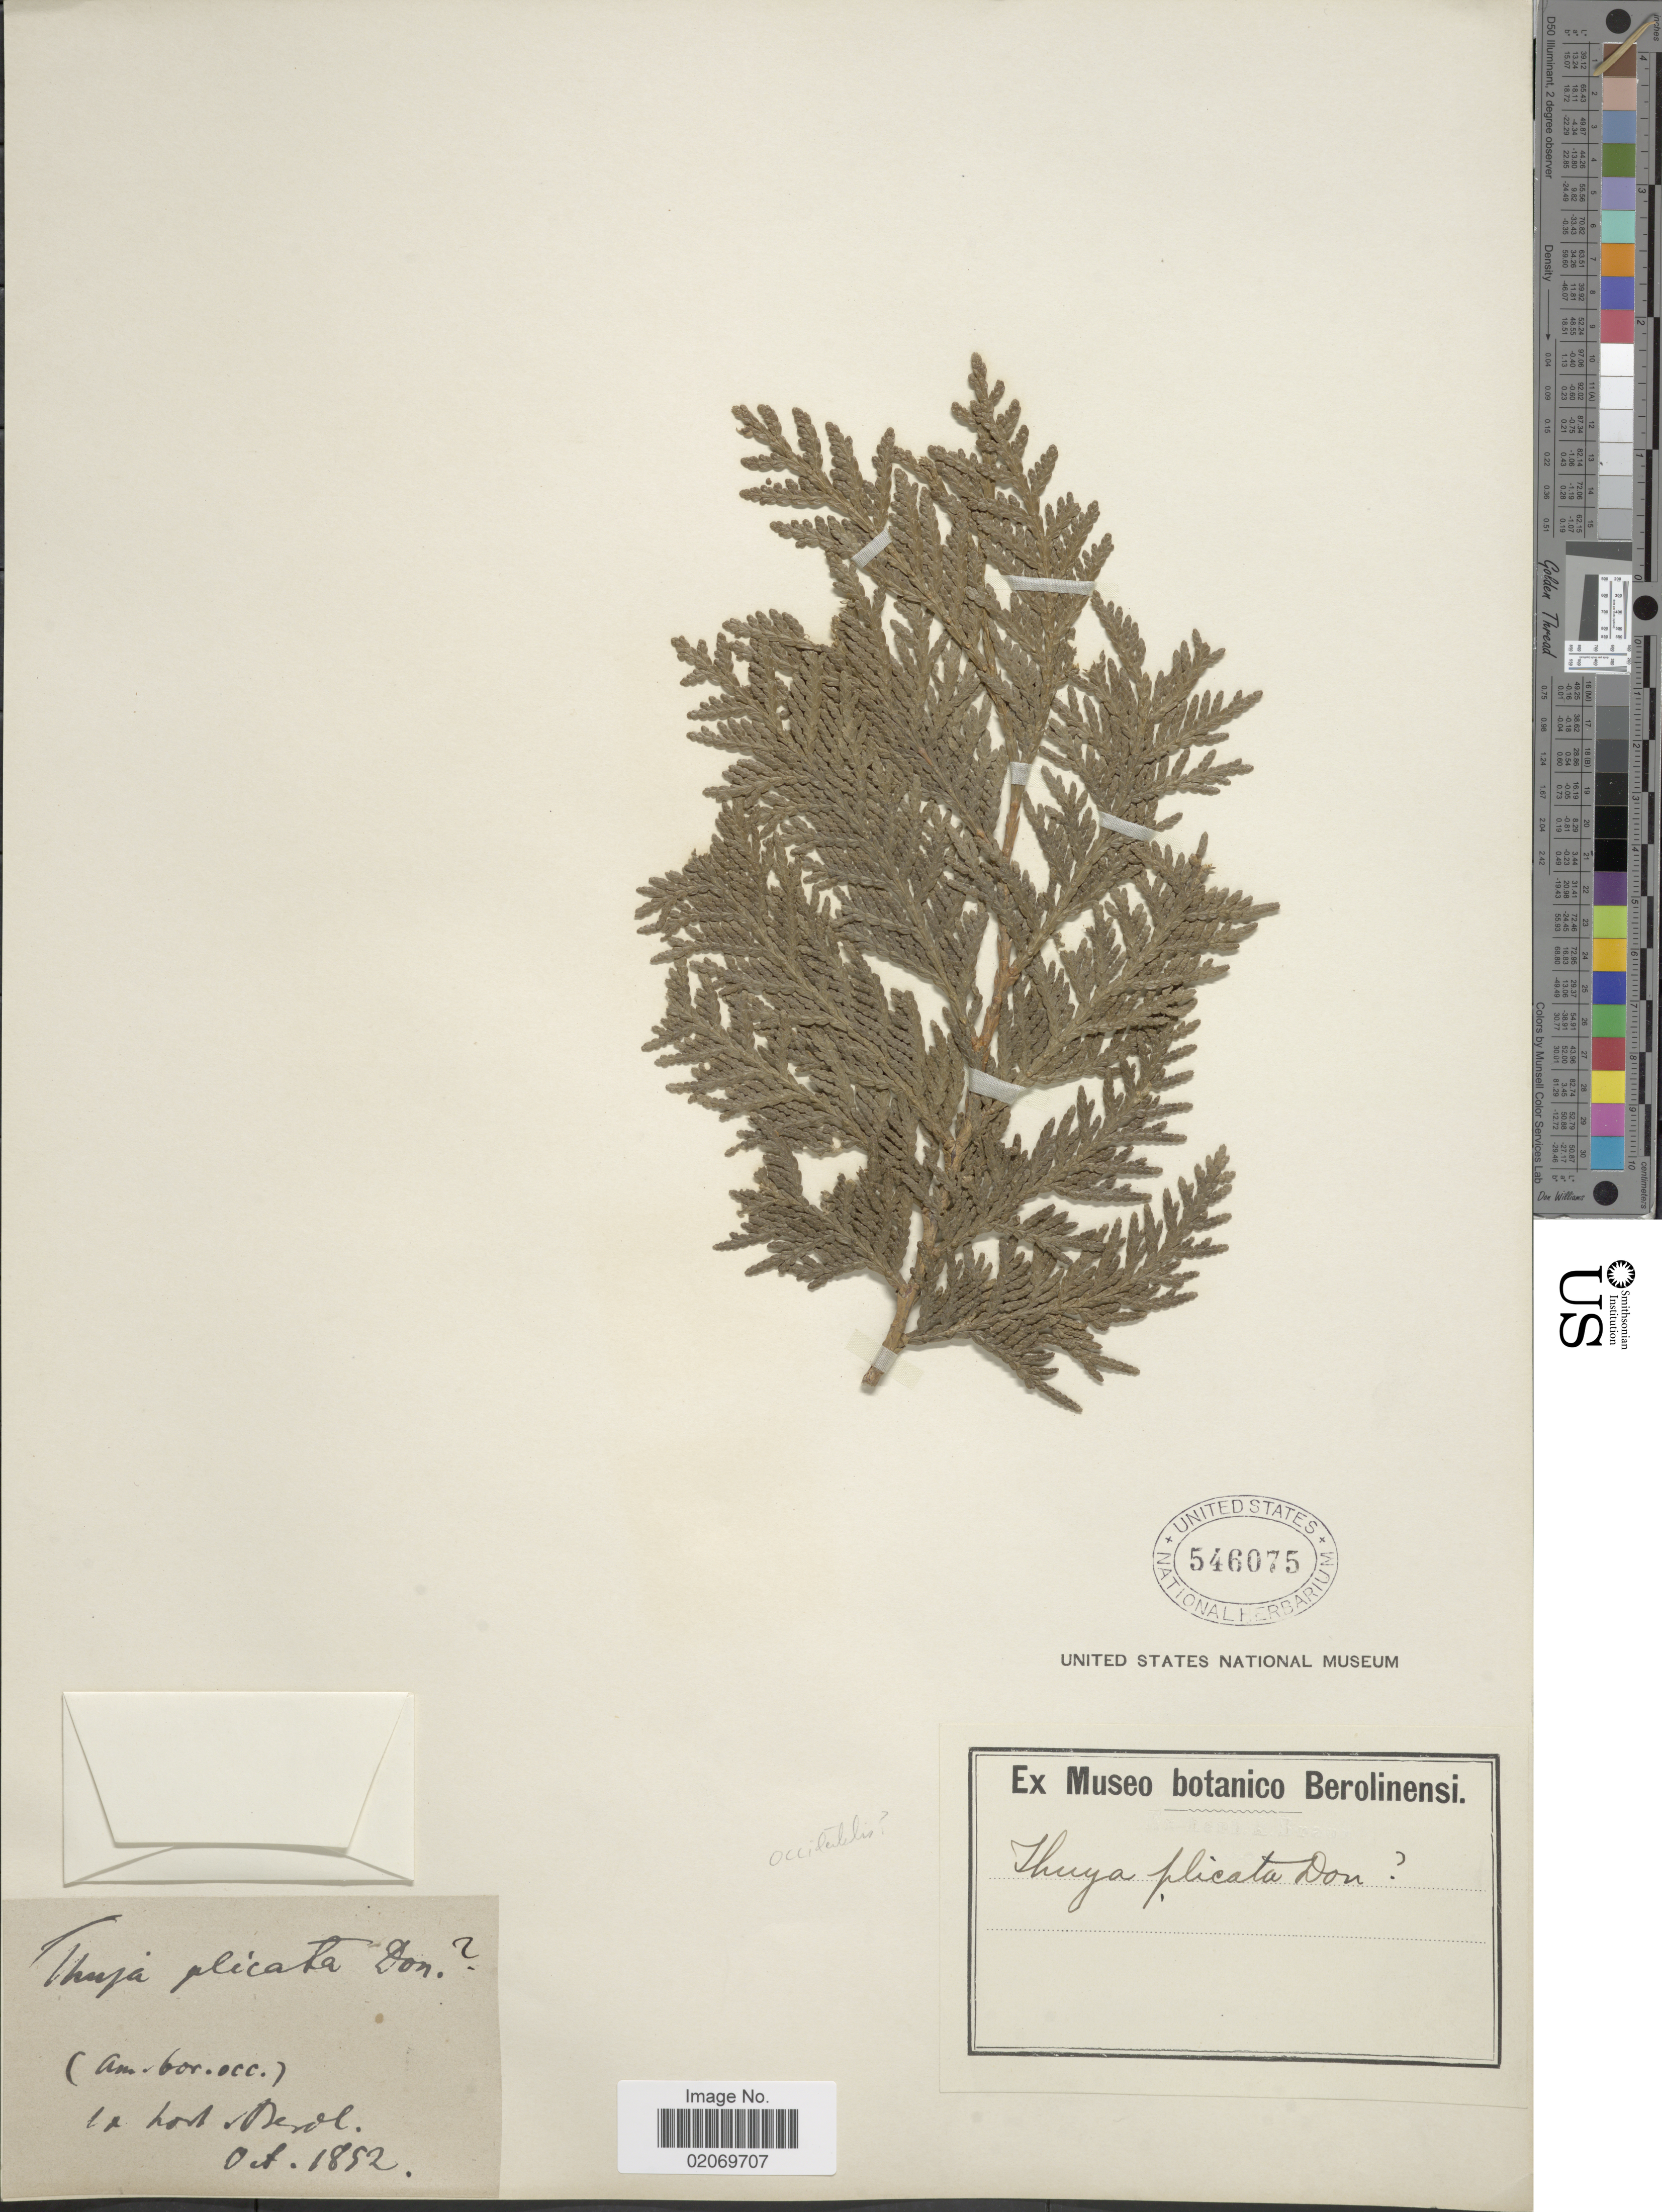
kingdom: Plantae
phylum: Tracheophyta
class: Pinopsida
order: Pinales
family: Cupressaceae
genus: Thuja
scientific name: Thuja sp.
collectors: ex Museo Botanico Berolinensi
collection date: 1852-10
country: Germany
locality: Hort Berol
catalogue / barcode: US 546075